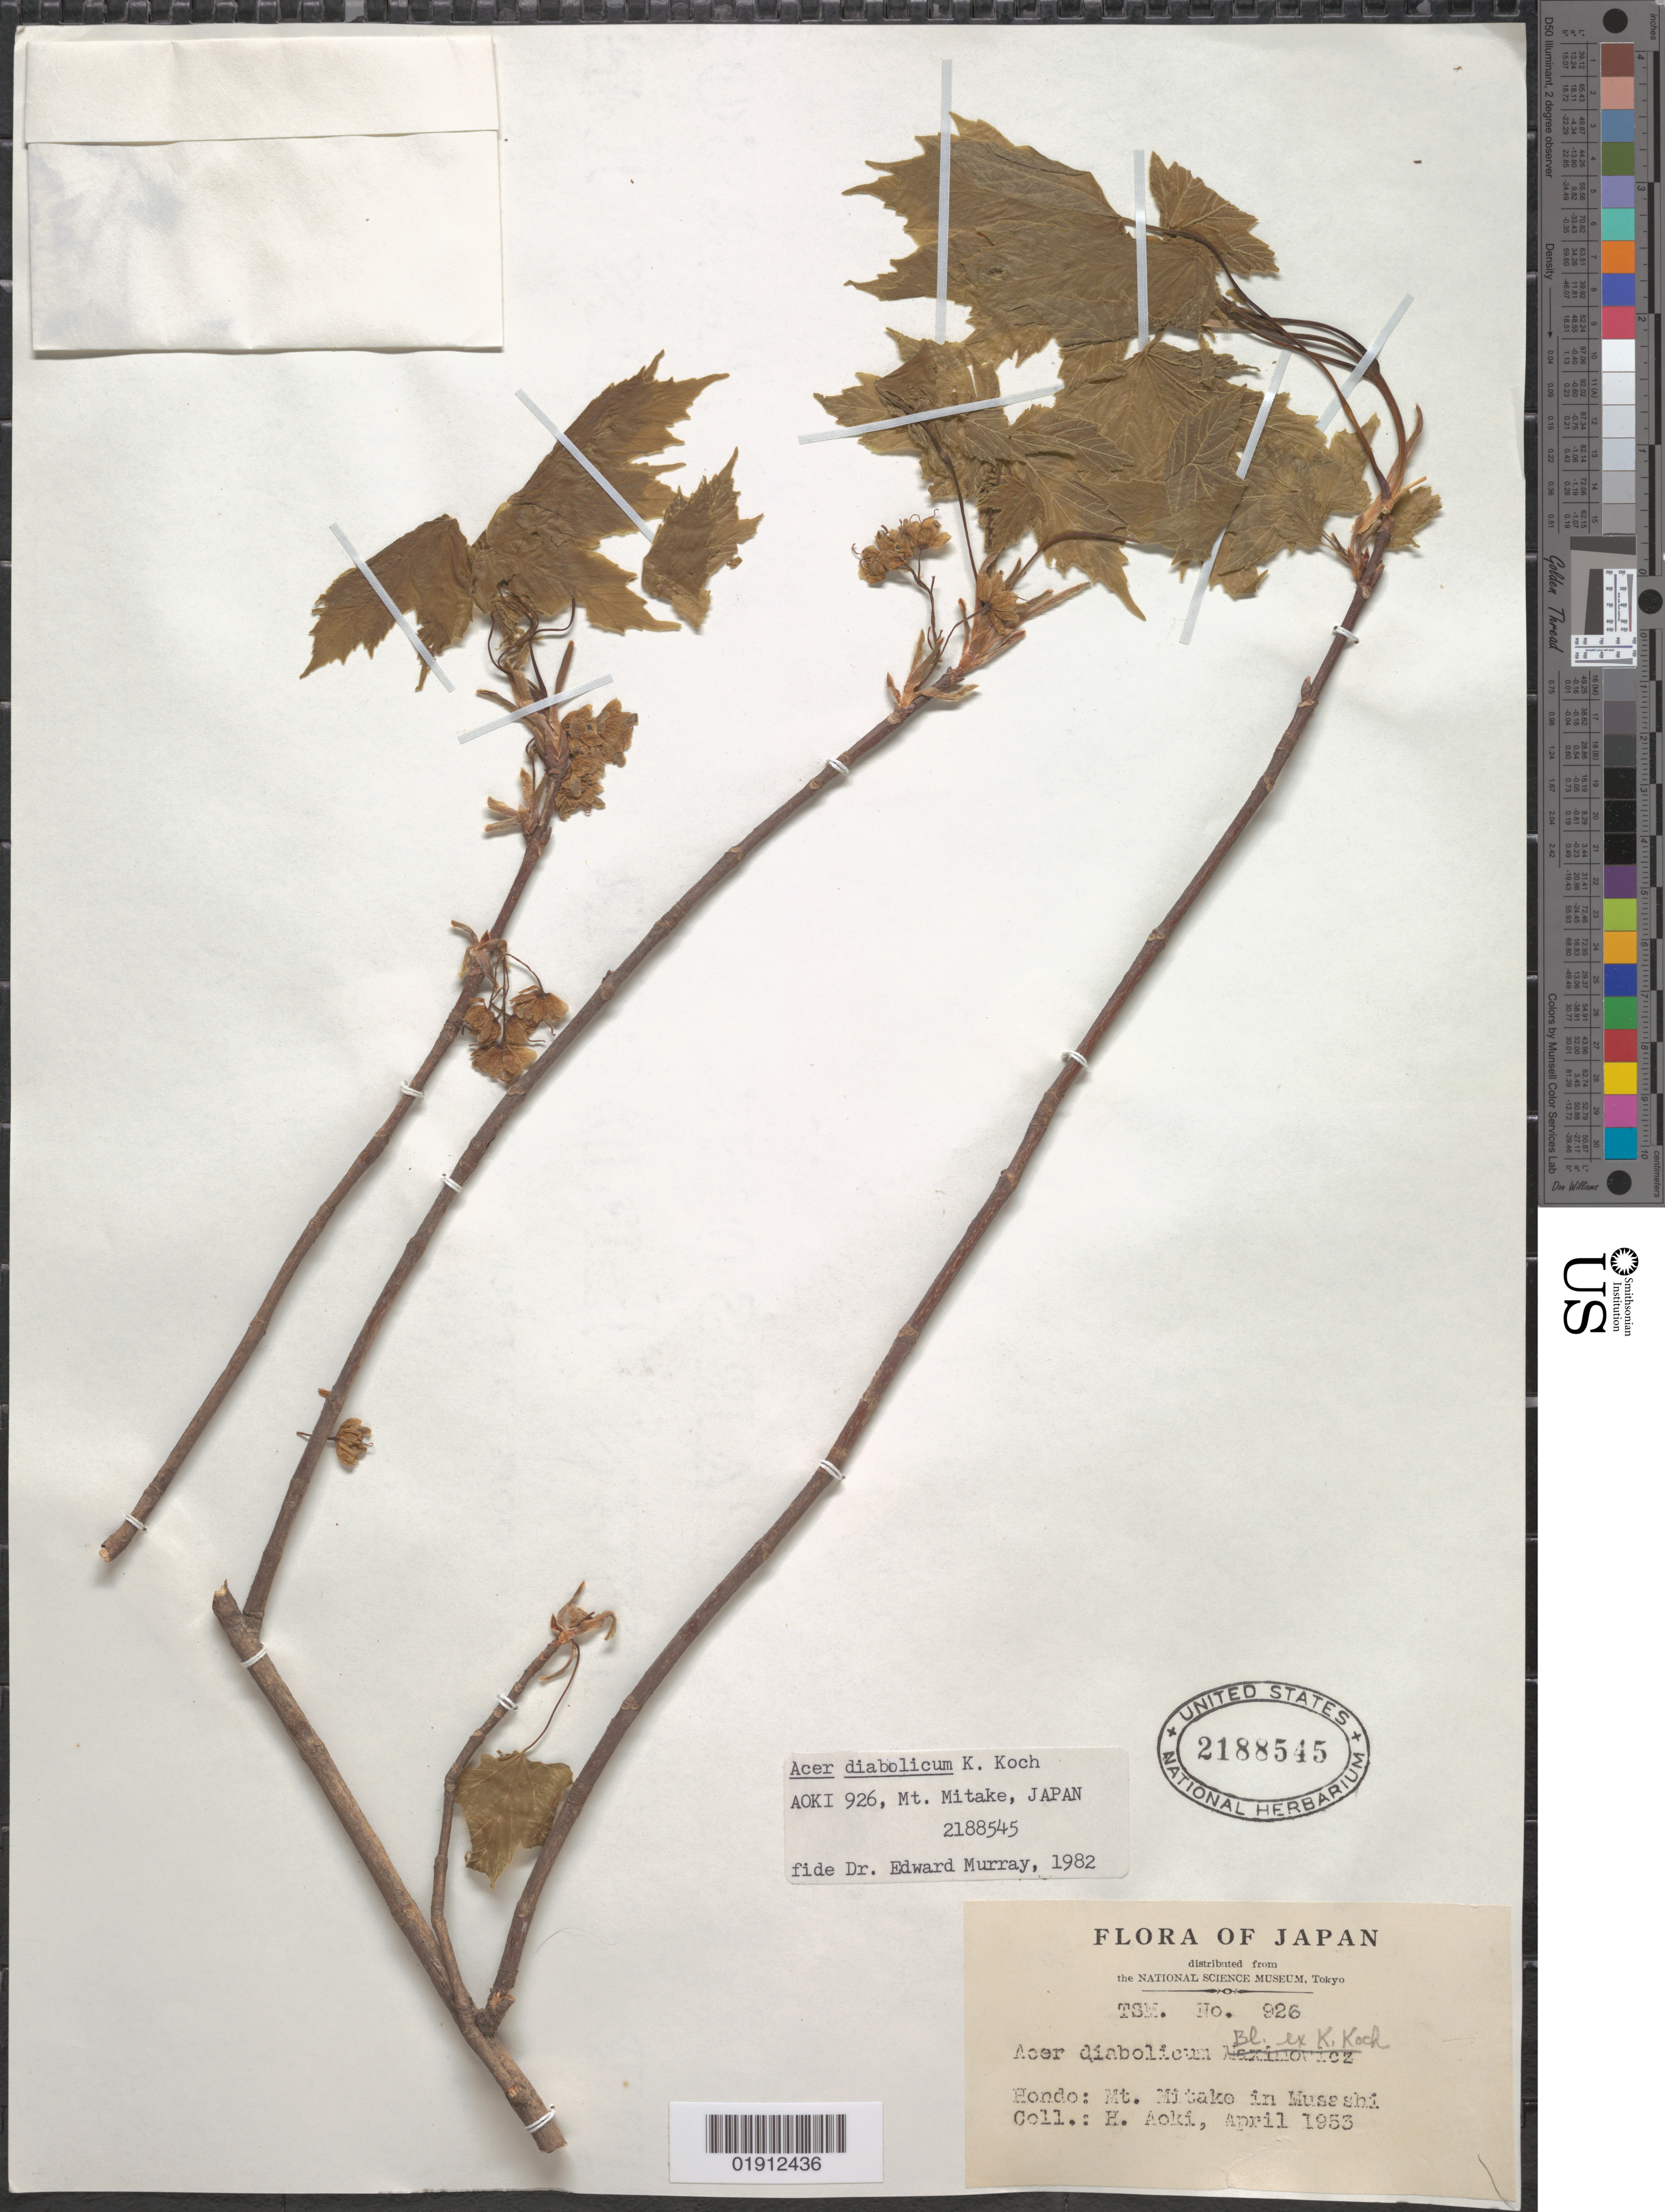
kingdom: Plantae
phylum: Tracheophyta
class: Magnoliopsida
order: Sapindales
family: Sapindaceae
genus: Acer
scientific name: Acer diabolicum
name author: Blume ex K. Koch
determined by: Murray, Edward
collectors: H. Aoki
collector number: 926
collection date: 1953-04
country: Japan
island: Honshu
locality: Hondo: Mt. Mitake in Musashi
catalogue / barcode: US 2188545